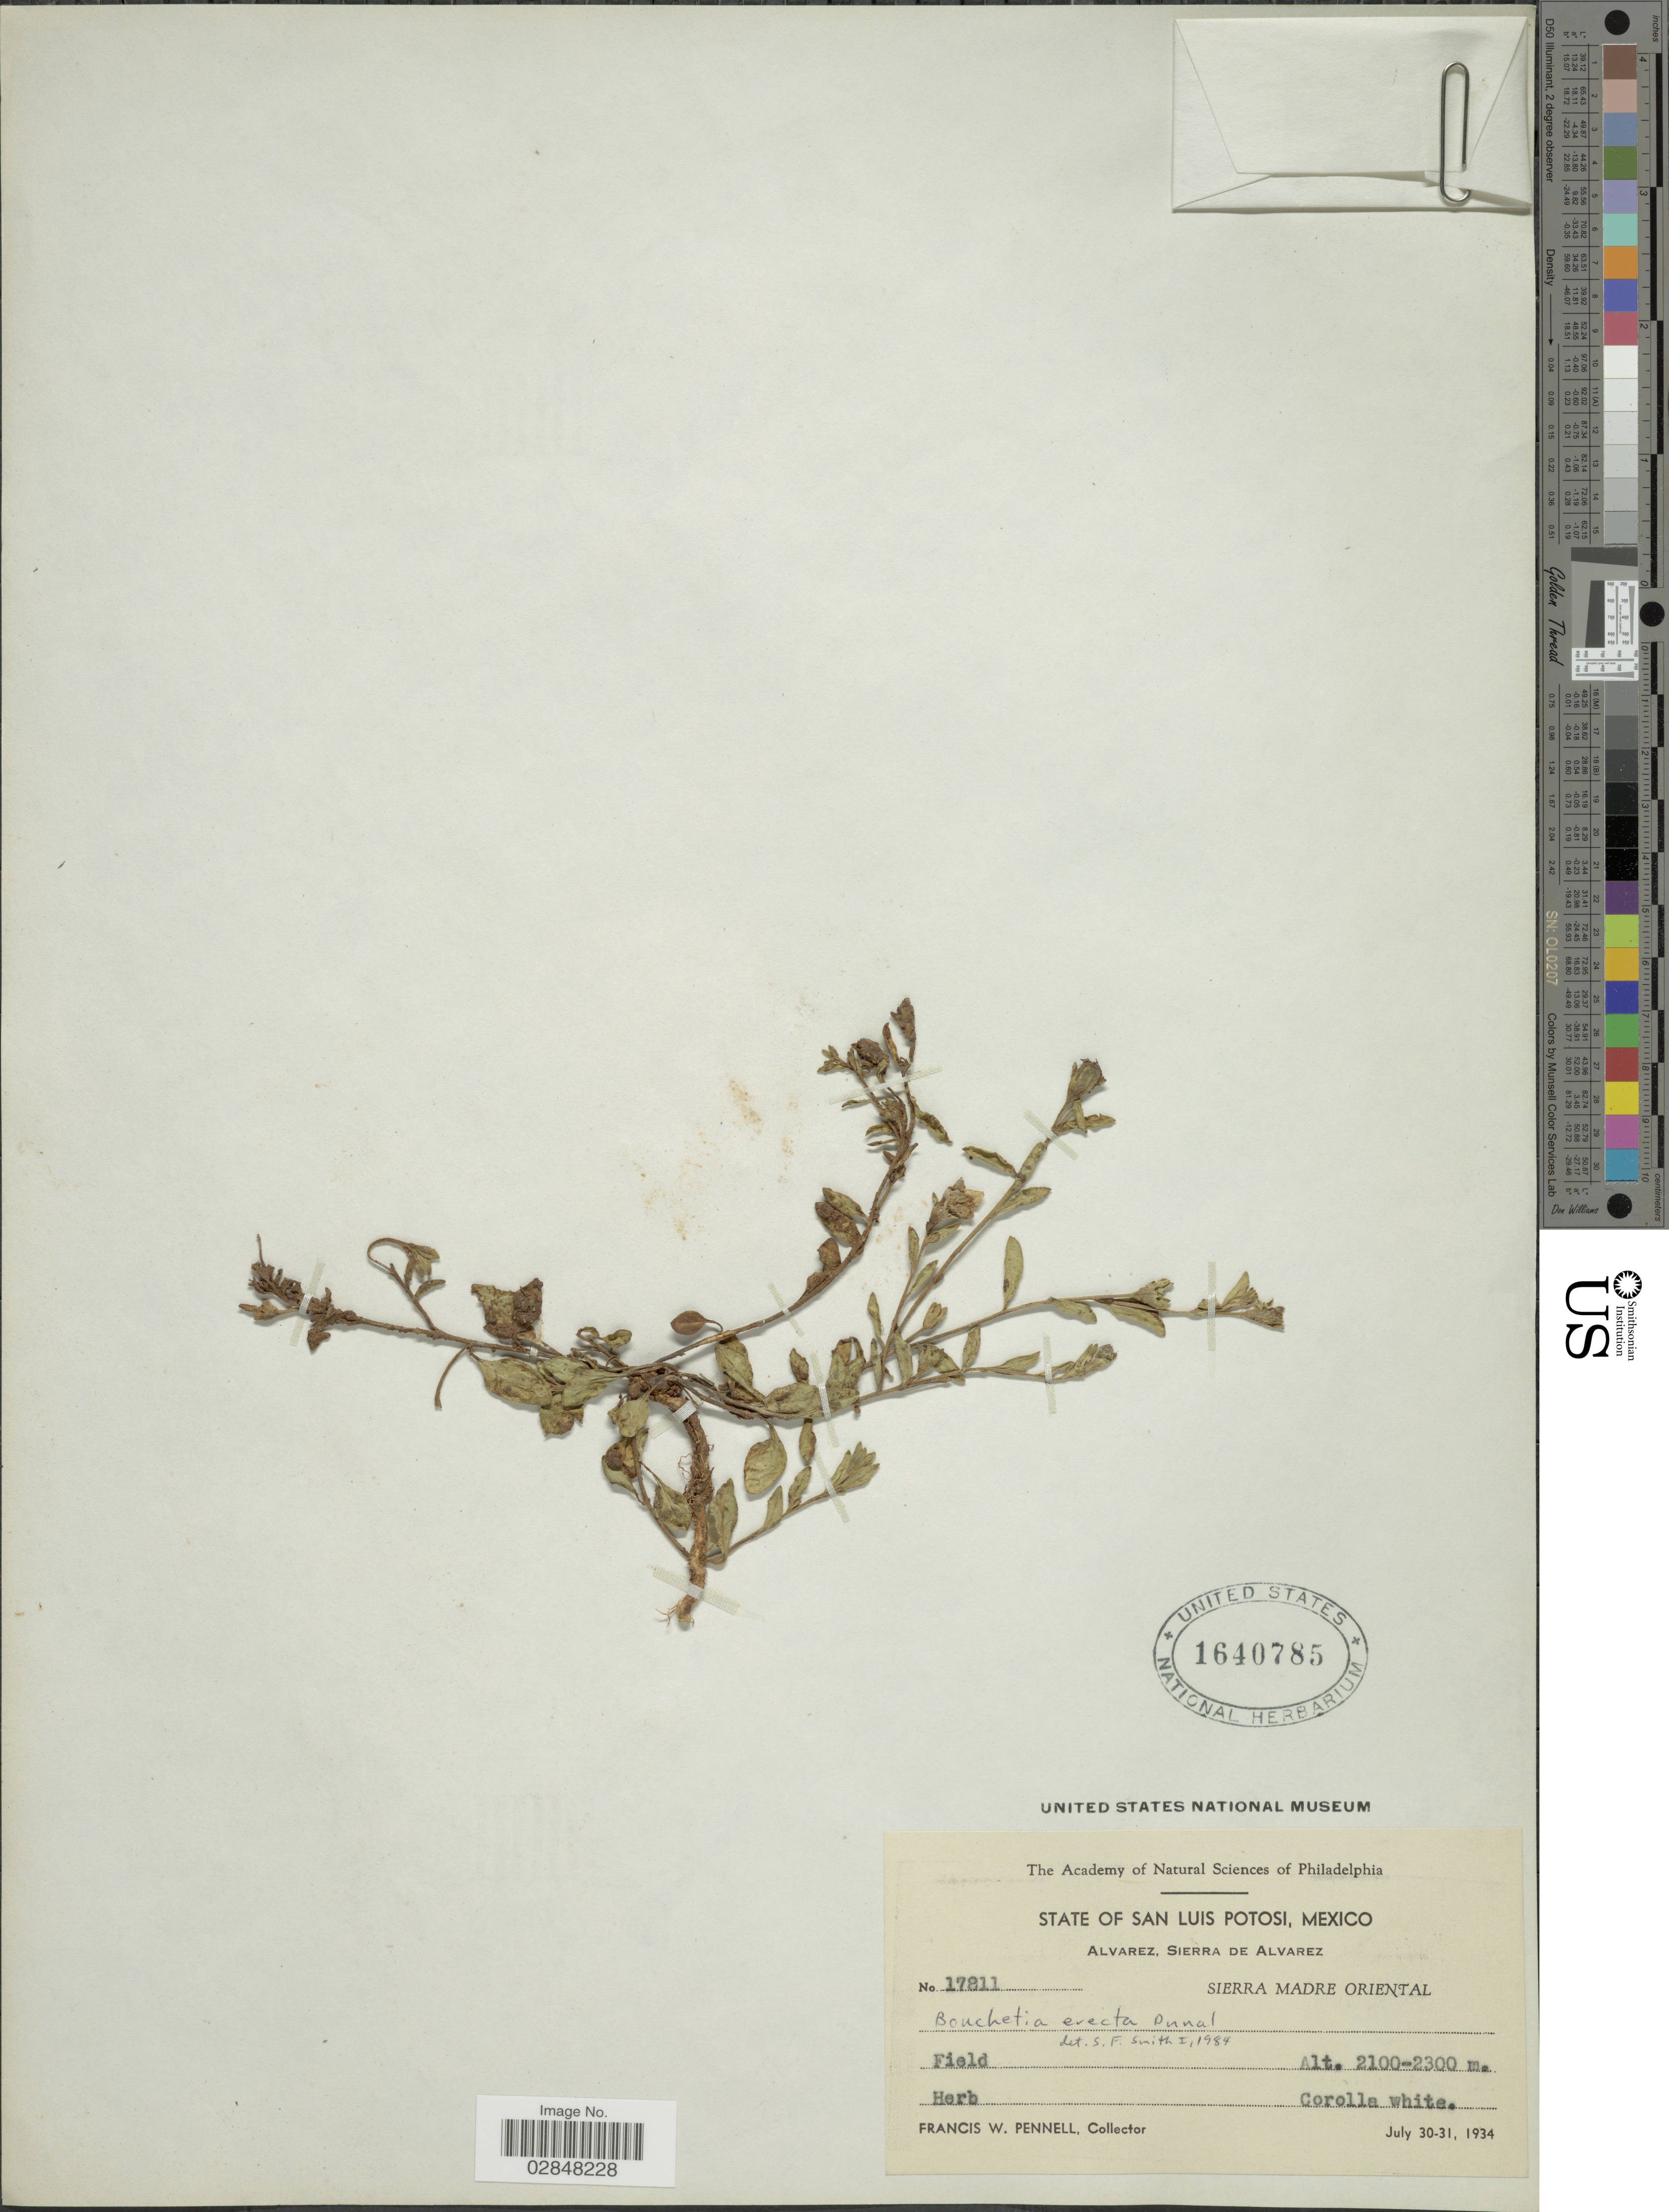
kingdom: Plantae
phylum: Tracheophyta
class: Magnoliopsida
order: Solanales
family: Solanaceae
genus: Bouchetia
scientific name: Bouchetia erecta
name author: DC.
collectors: F. W. Pennell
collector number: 17811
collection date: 1934-07-30/1934-07-31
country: Mexico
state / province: San Luis Potosí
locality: Alvarez, Sierra de Alvarez. Sierra Madre Oriental.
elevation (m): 2100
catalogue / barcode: US 1640785